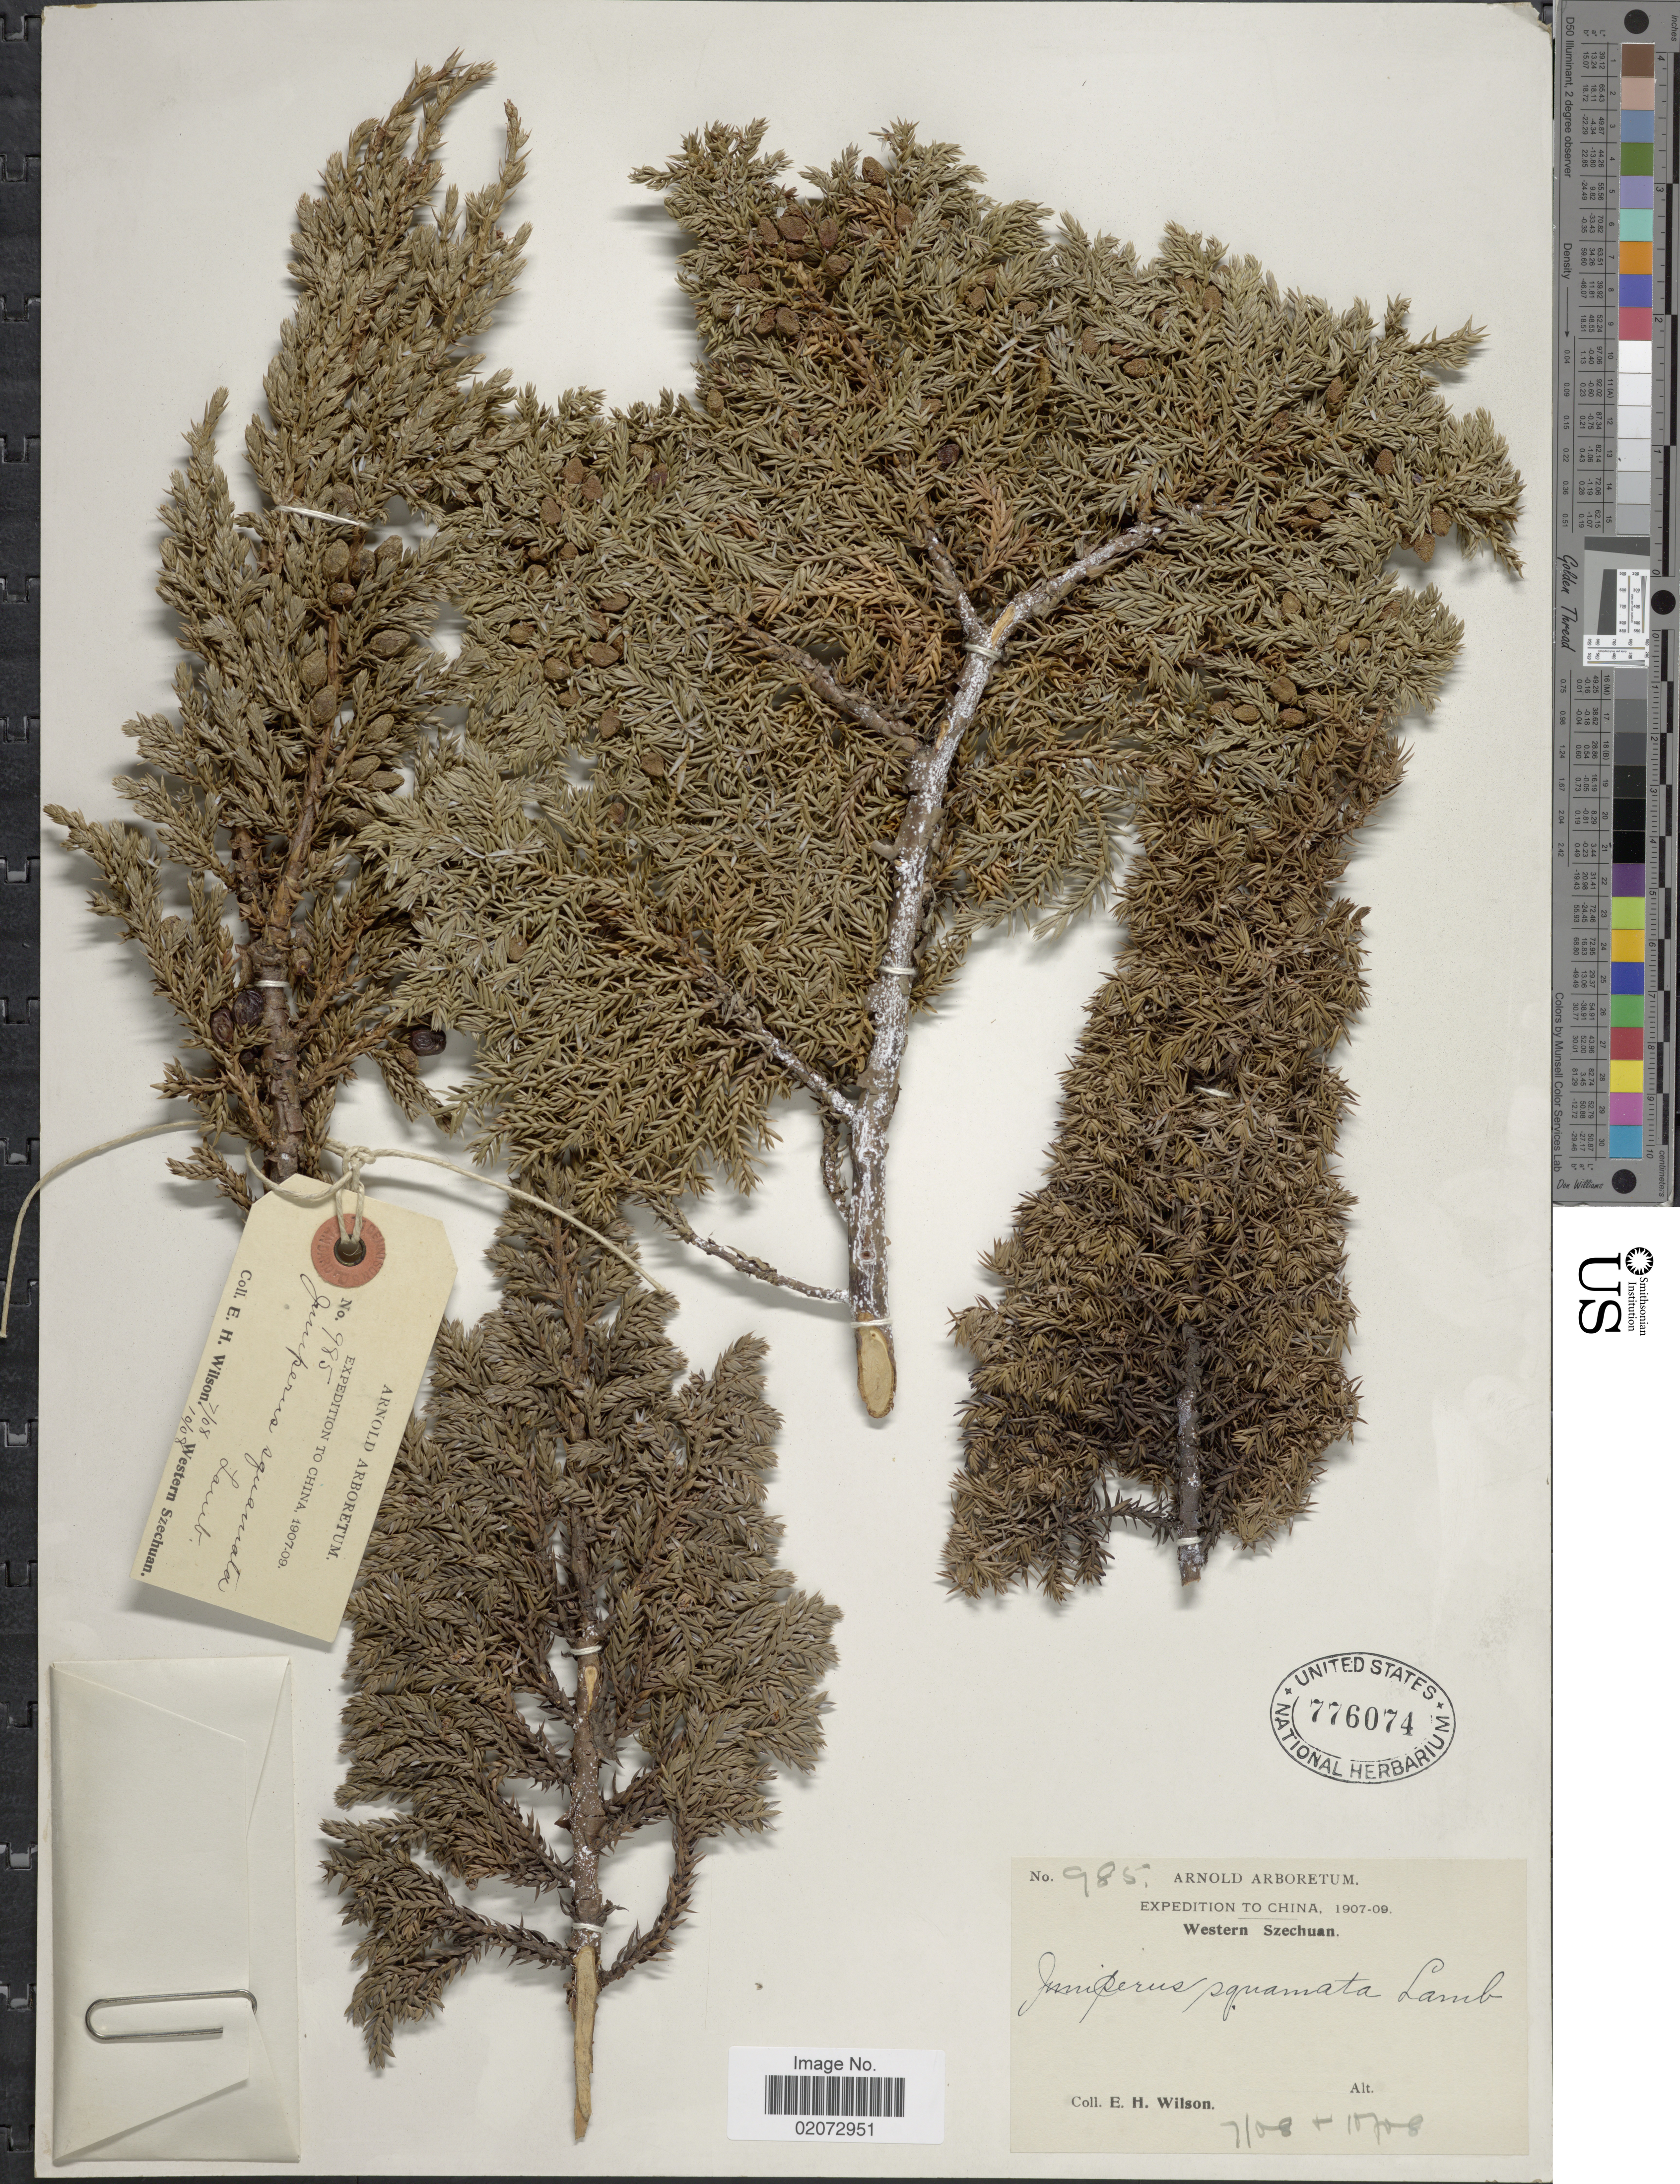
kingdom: Plantae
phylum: Tracheophyta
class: Pinopsida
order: Pinales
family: Cupressaceae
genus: Juniperus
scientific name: Juniperus squamata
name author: Buch.-Ham. ex D. Don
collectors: E. Wilson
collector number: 985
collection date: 1908-07/1908-10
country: China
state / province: Sichuan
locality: Western Szechuan.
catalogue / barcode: US 776074